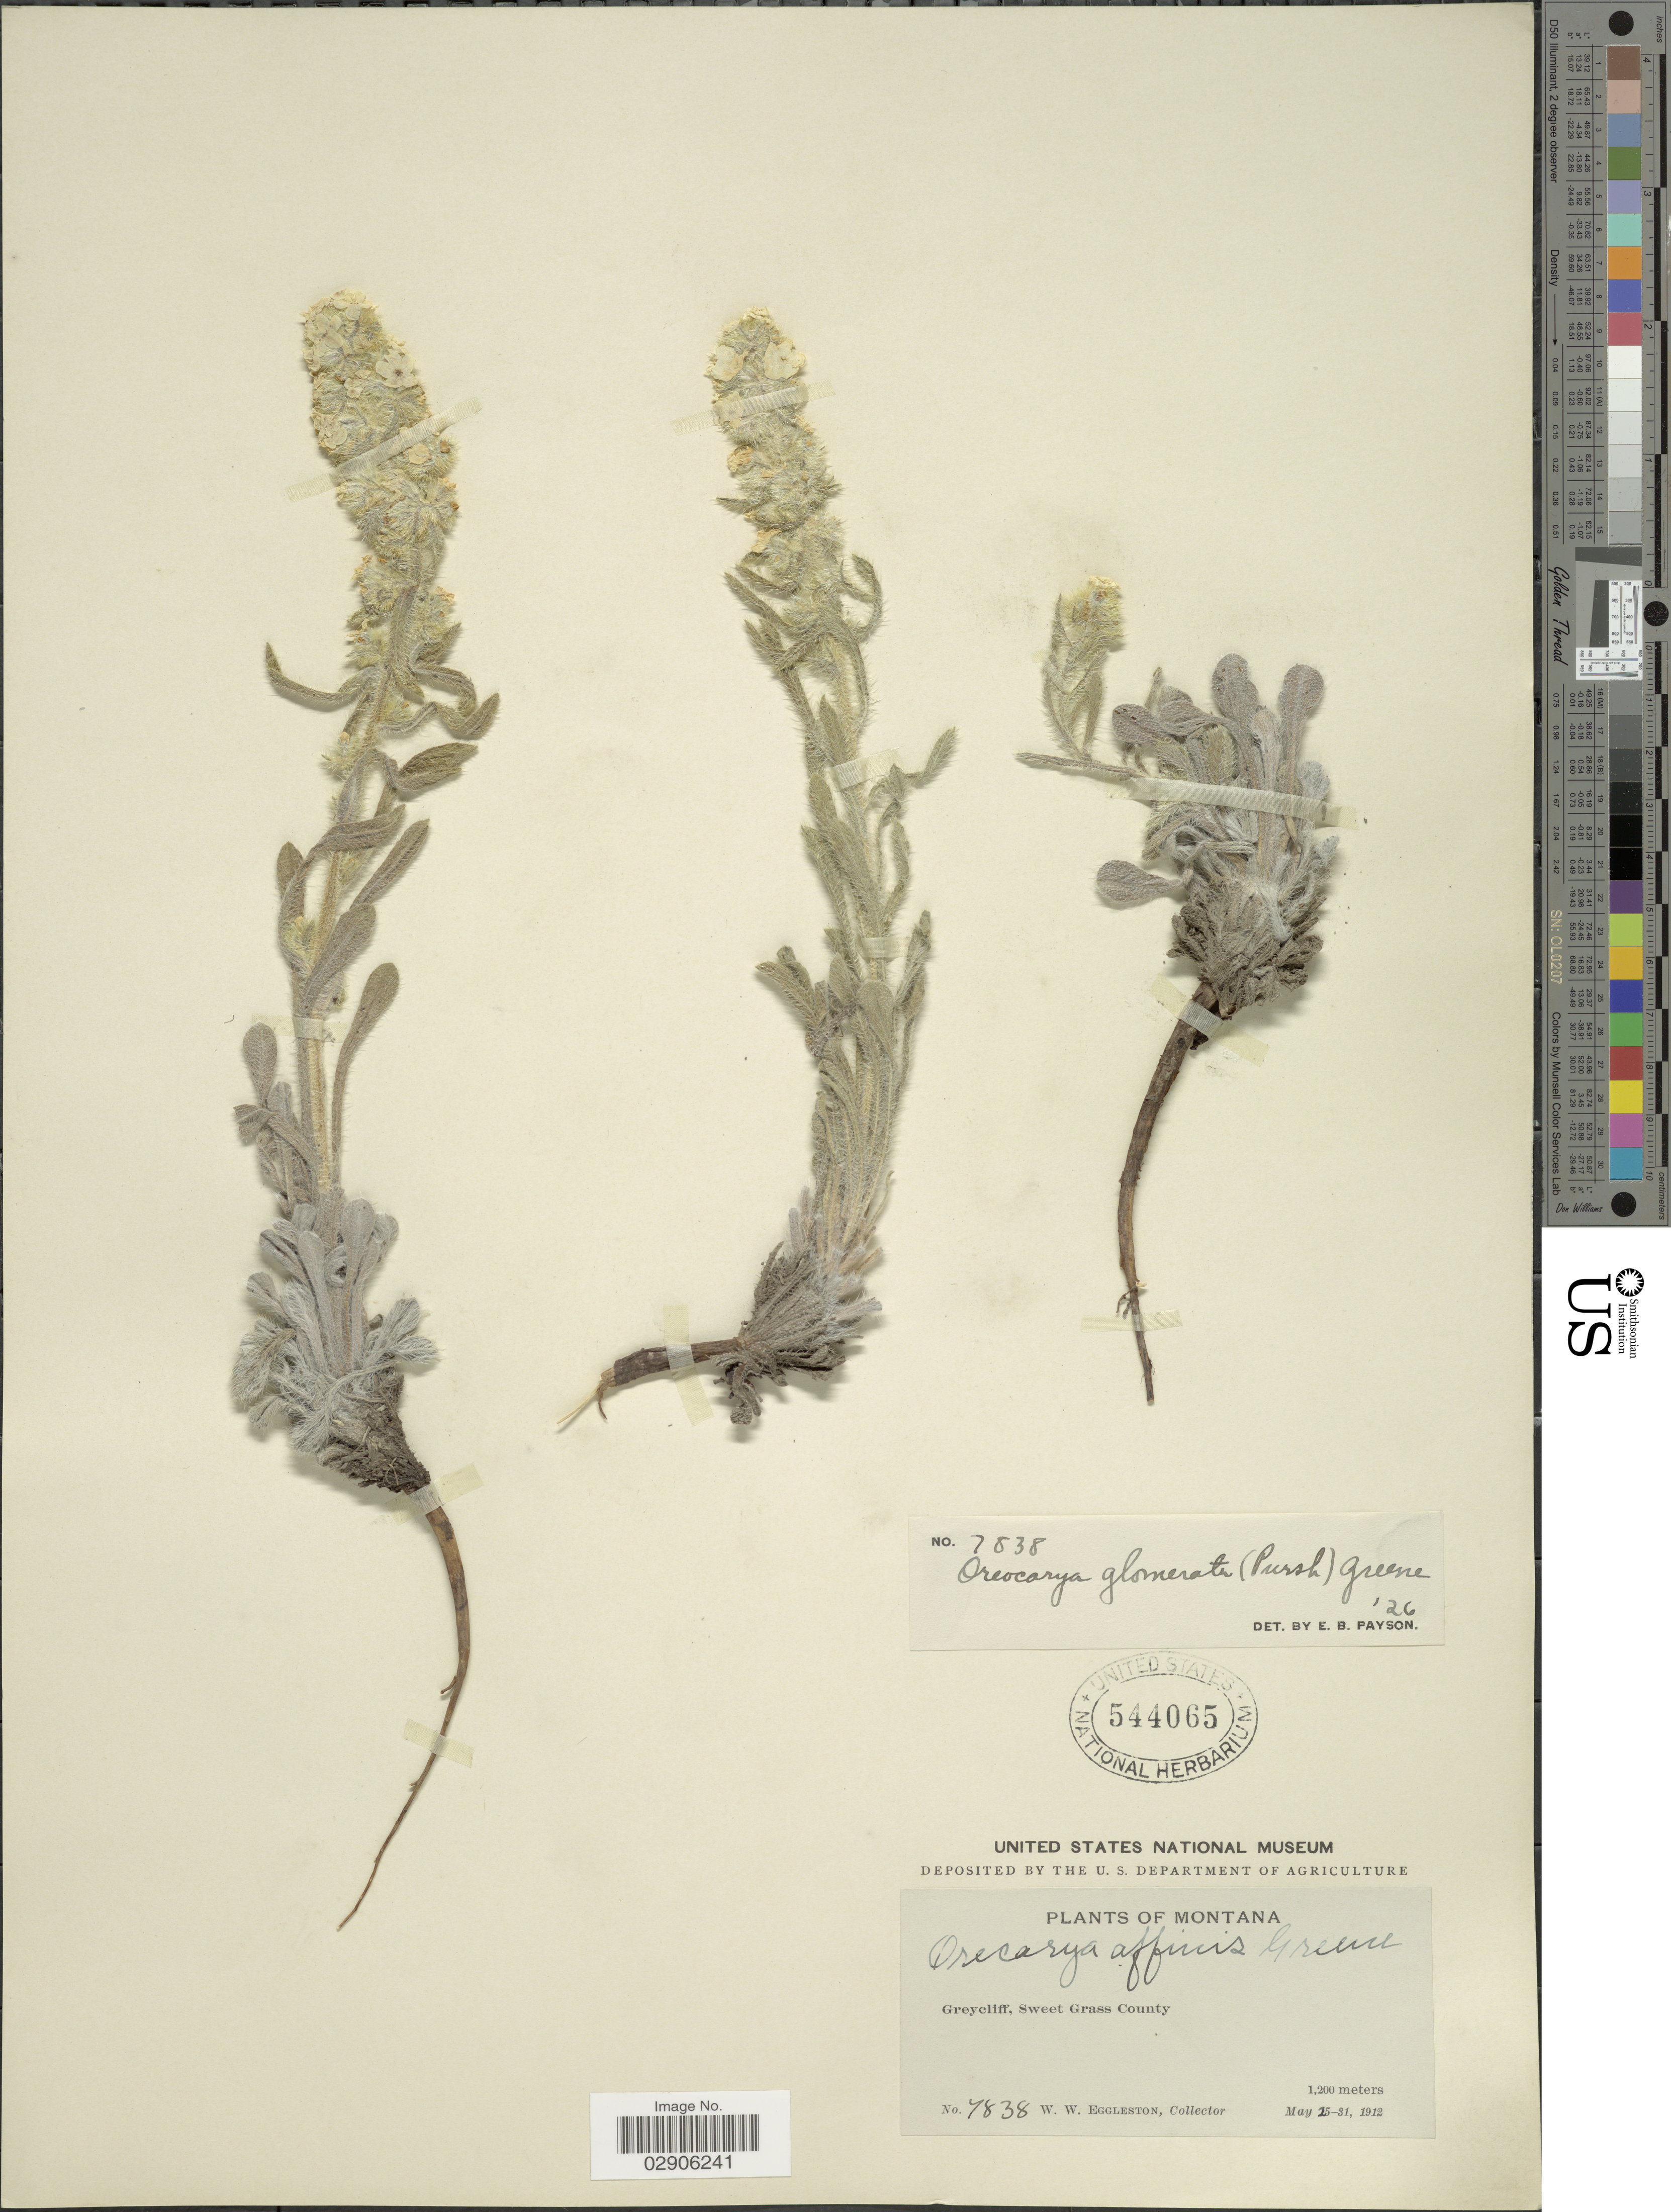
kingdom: Plantae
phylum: Tracheophyta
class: Magnoliopsida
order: Boraginales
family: Boraginaceae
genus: Cryptantha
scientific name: Cryptantha bradburiana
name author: Payson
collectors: W. W. Eggleston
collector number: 7838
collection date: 1912-05-25/1912-05-31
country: United States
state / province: Montana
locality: Greycliff, Sweet Grass County.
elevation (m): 1200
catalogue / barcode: US 544065